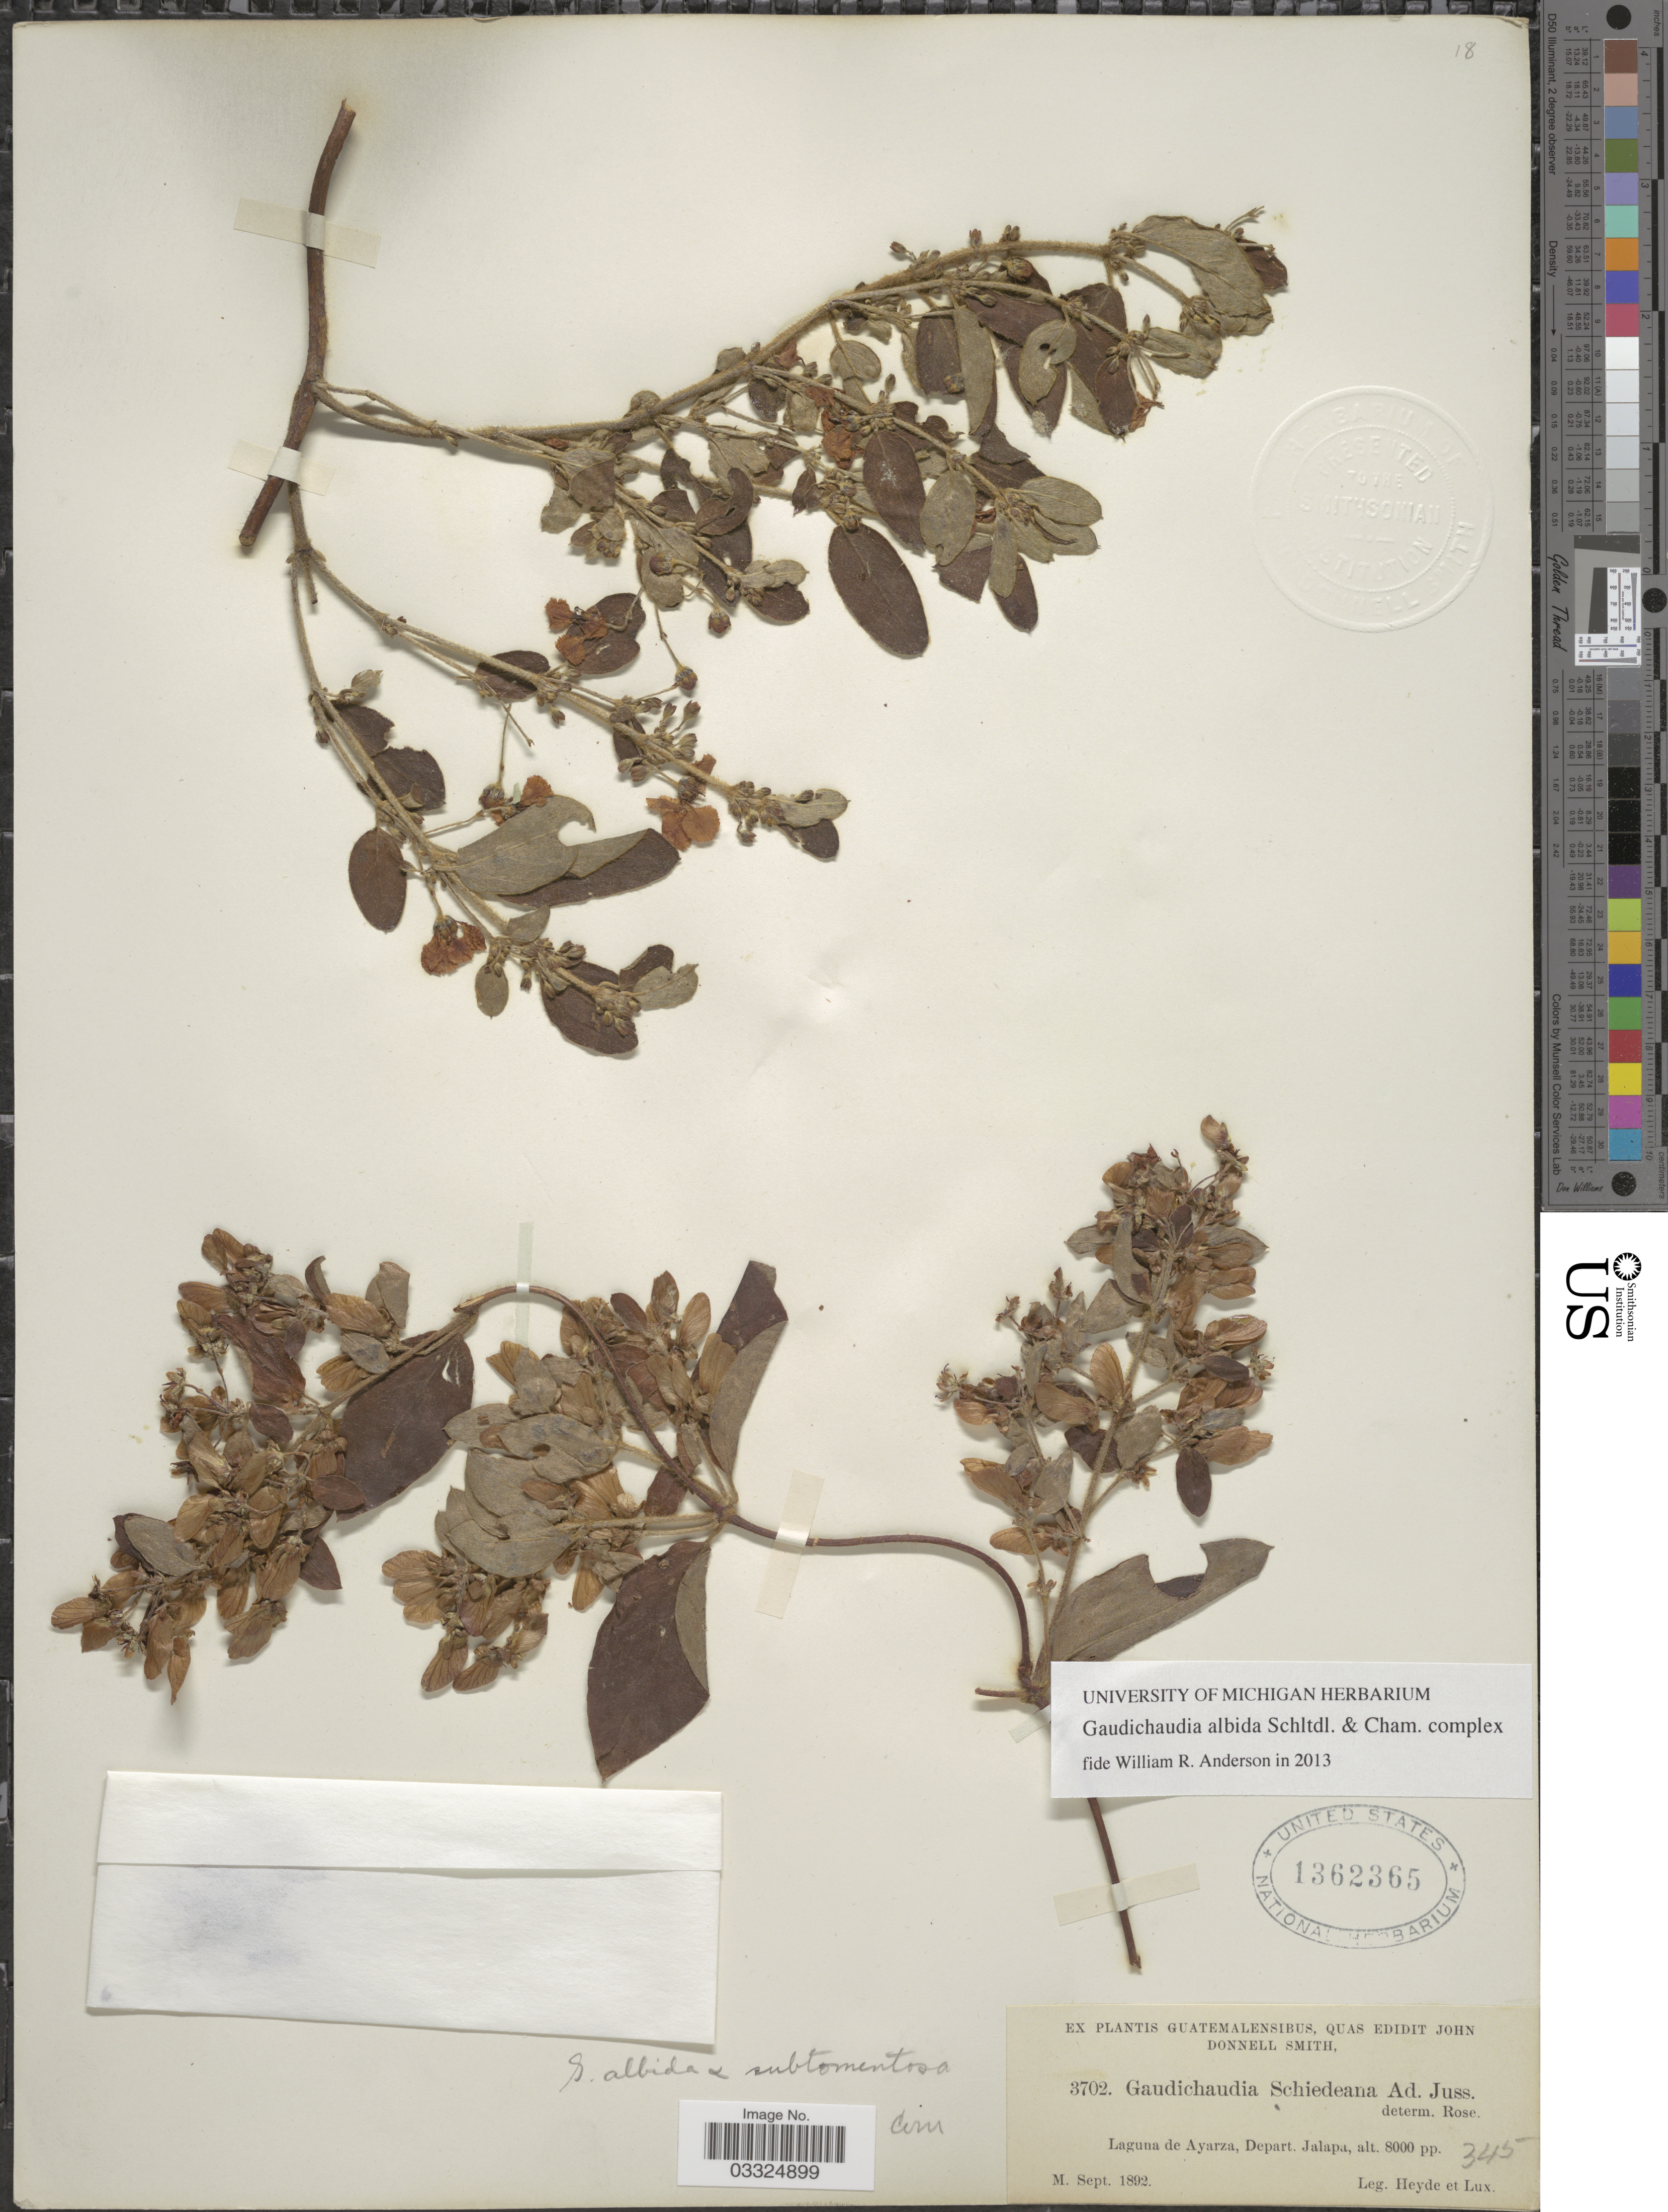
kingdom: Plantae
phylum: Tracheophyta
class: Magnoliopsida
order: Malpighiales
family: Malpighiaceae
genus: Gaudichaudia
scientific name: Gaudichaudia albida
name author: Schltdl. & Cham.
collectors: Heyde & Lux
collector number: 3702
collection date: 1892-09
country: Guatemala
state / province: Jalapa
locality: Laguna de Ayarza, Depart. Jalapa.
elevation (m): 2438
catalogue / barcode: US 1362365